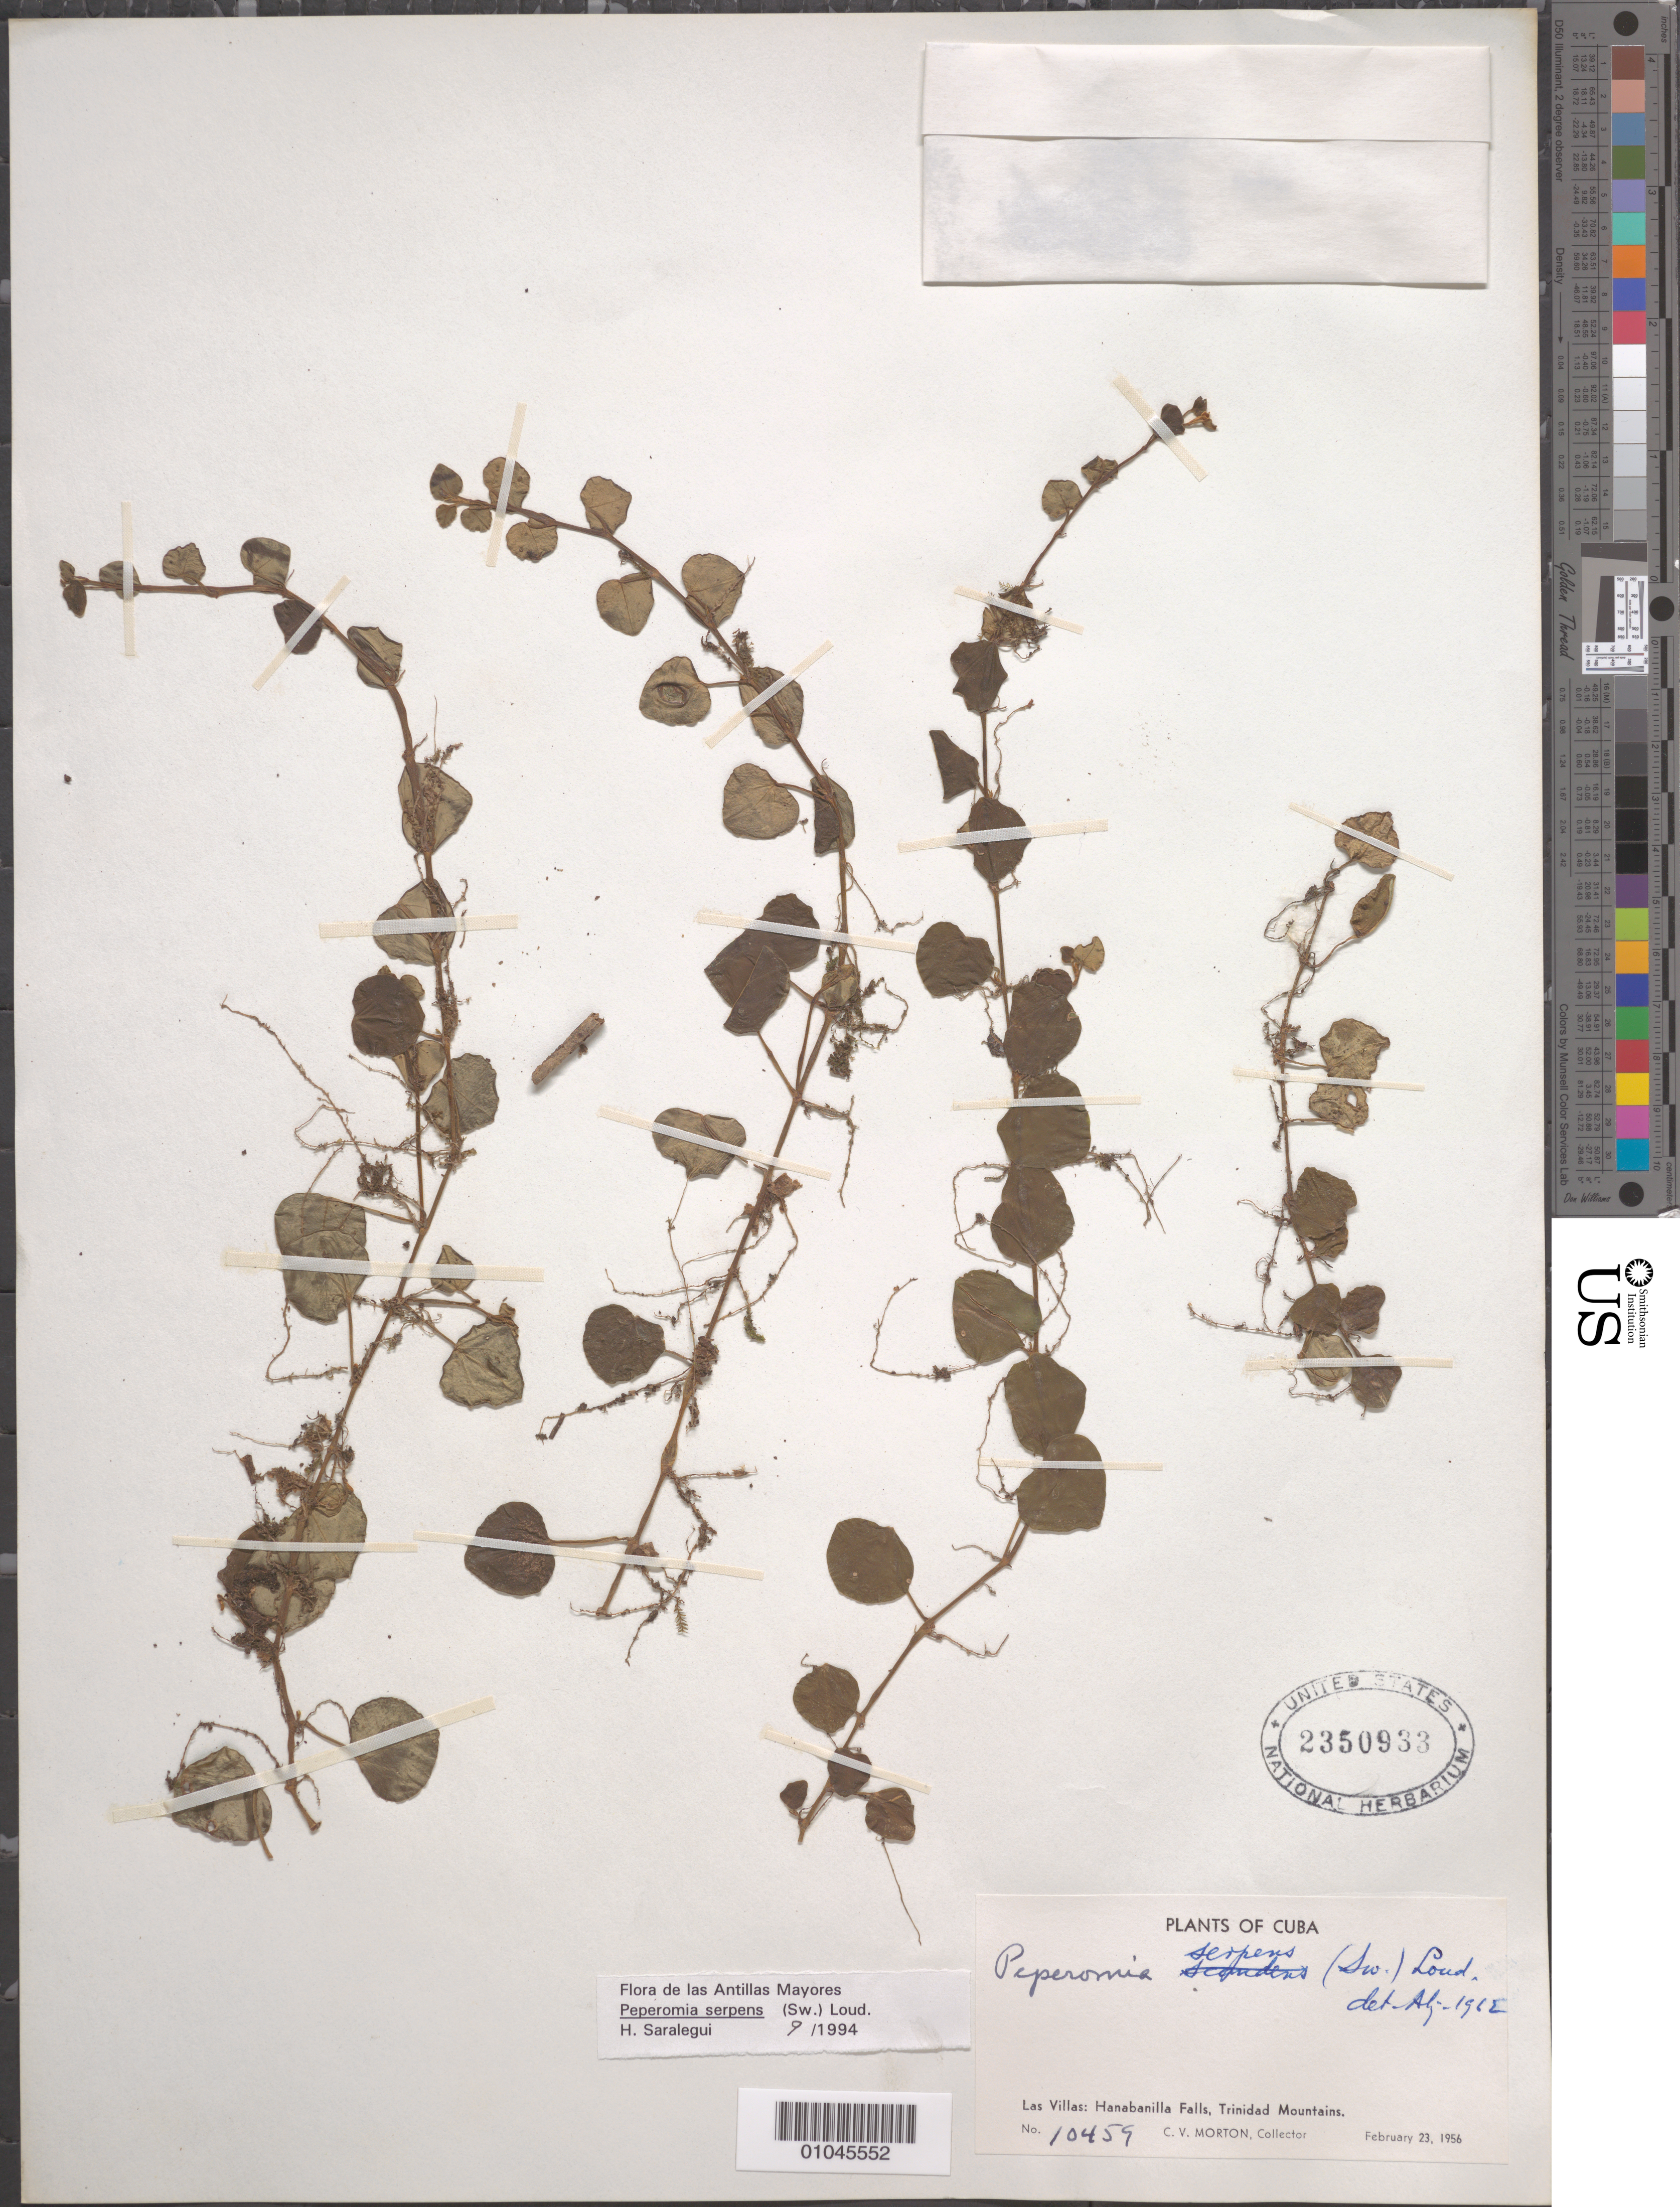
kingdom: Plantae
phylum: Tracheophyta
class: Magnoliopsida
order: Piperales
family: Piperaceae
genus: Peperomia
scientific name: Peperomia serpens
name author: (Sw.) Loudon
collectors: C. V. Morton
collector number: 10459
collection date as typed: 23 Feb 1956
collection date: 1956-02-23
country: Cuba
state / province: Las Villas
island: Cuba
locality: Las Villas: Hanabanilla Falls, Trinidad Mts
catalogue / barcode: US 2350933